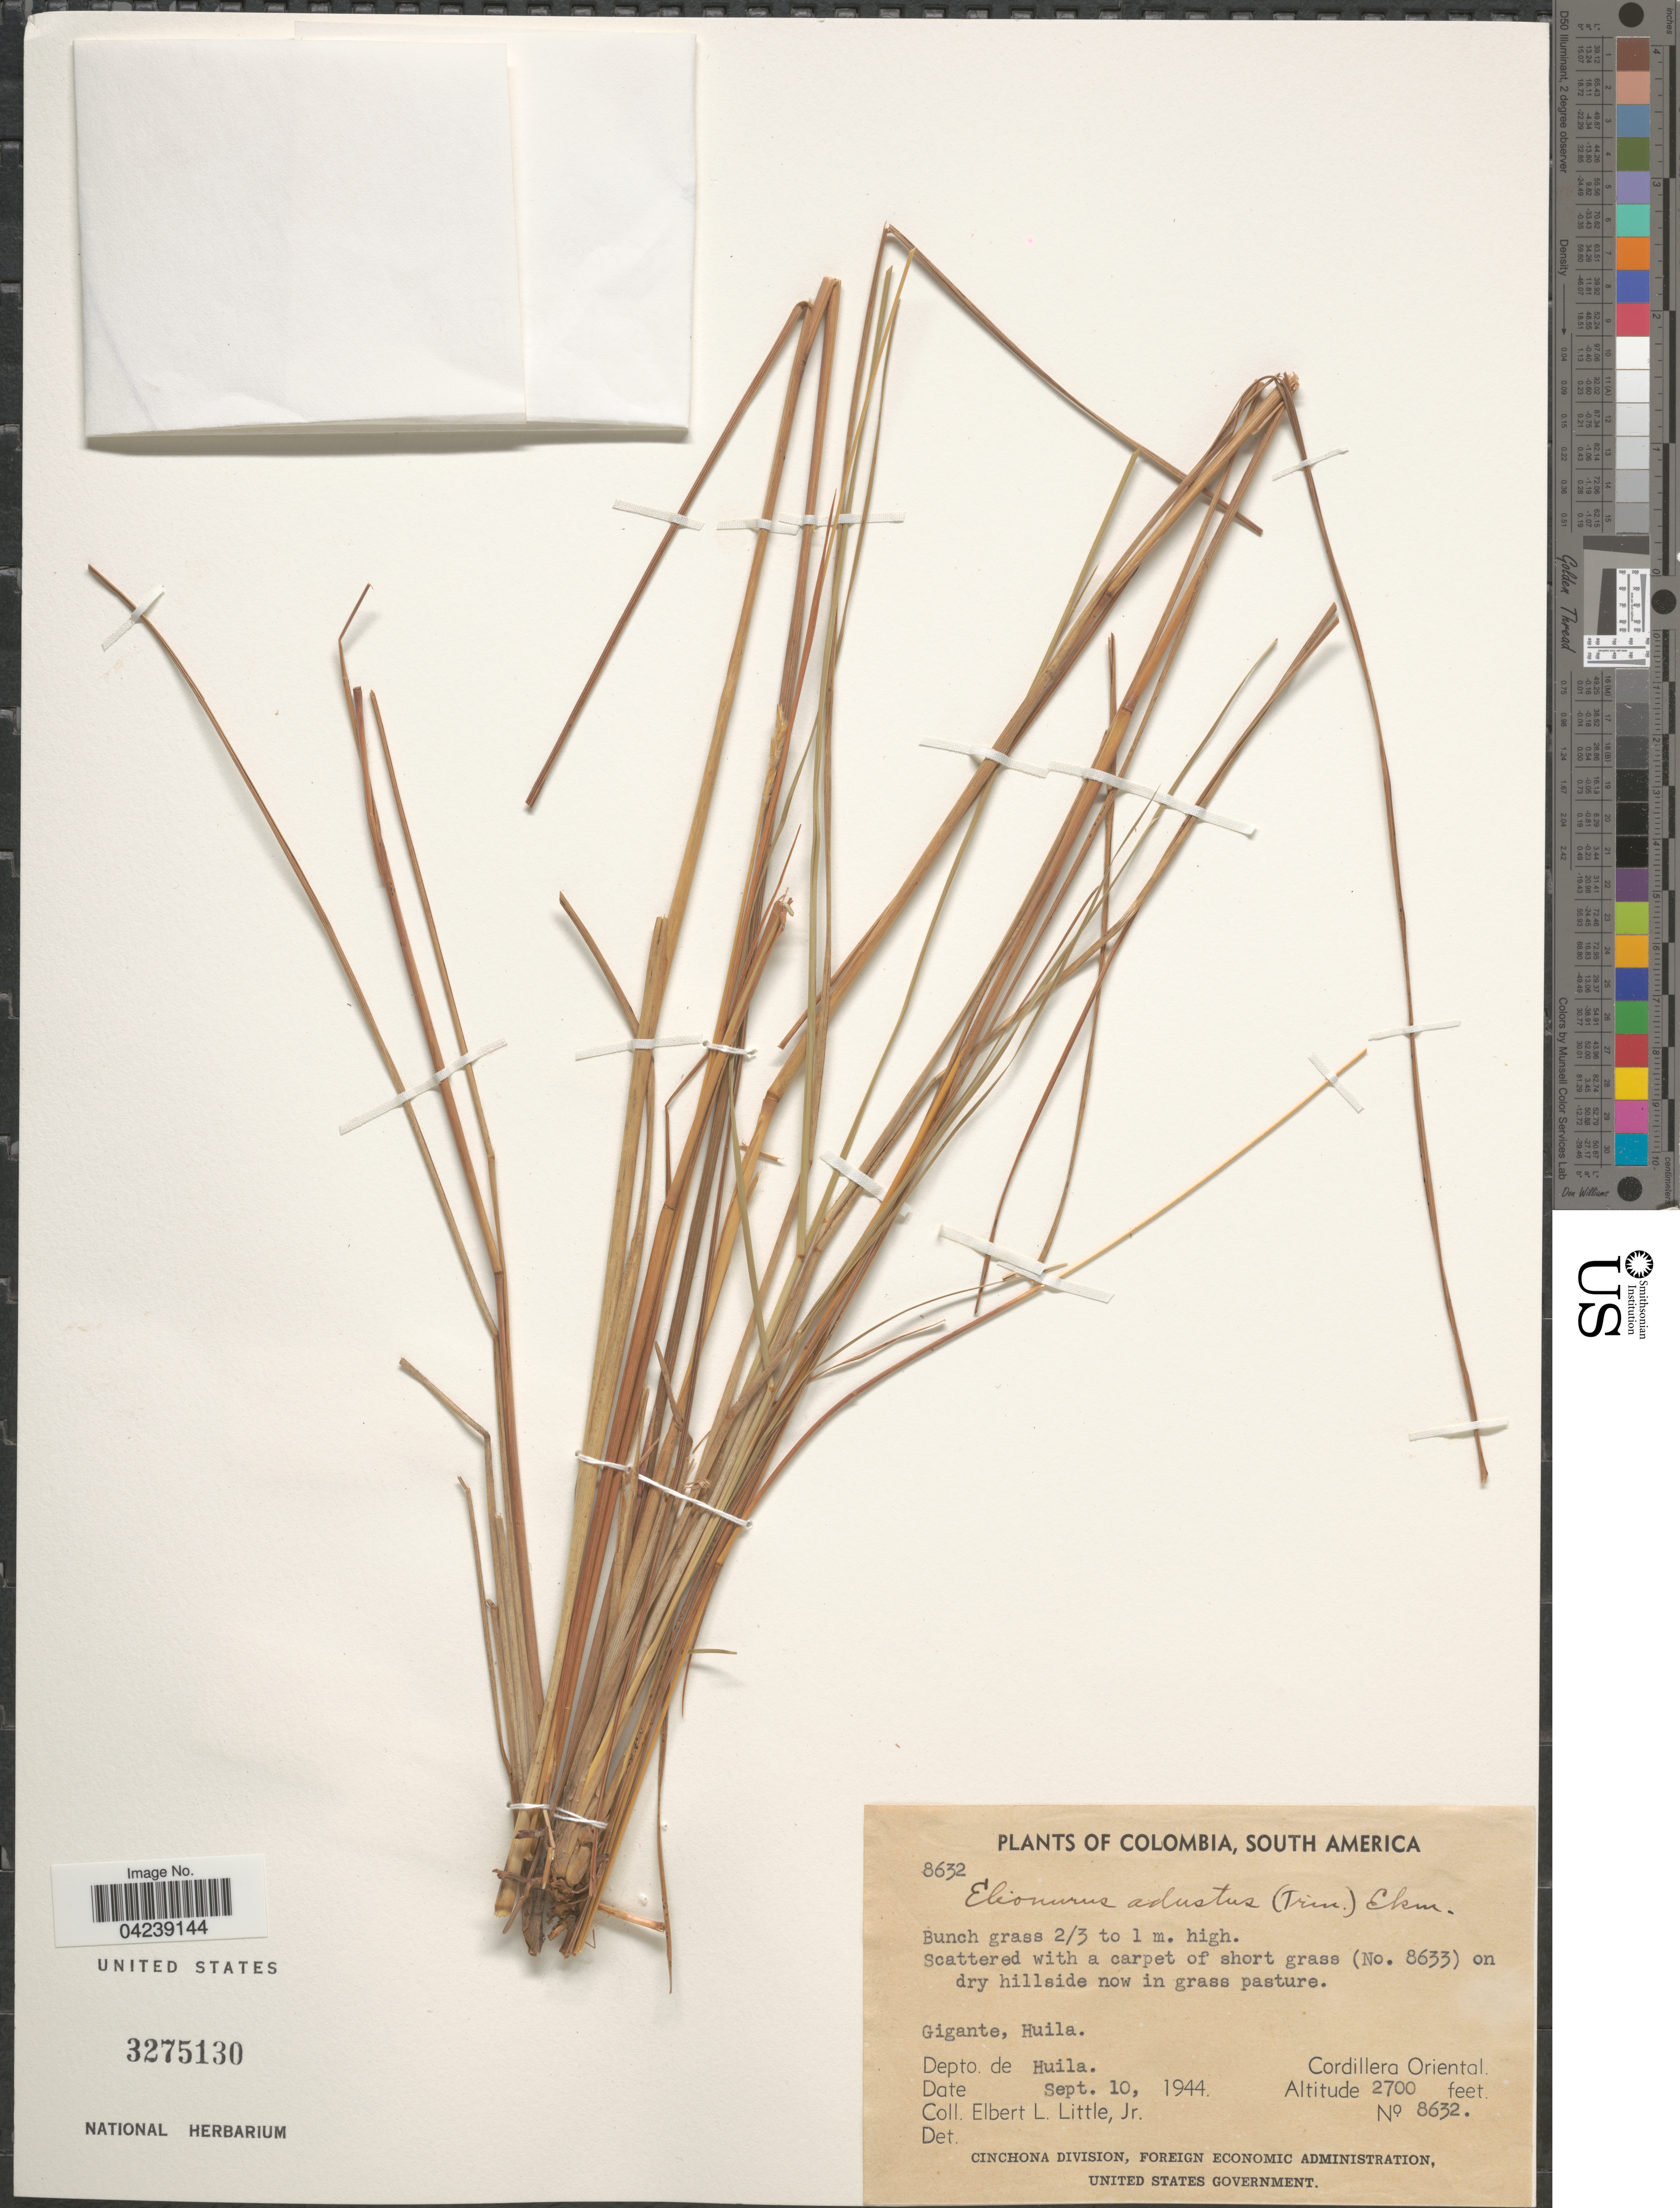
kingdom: Plantae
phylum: Tracheophyta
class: Liliopsida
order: Poales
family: Poaceae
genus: Elionurus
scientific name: Elionurus muticus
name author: (Spreng.) Kuntze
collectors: E. L. Little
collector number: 8632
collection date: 1944-09-10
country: Colombia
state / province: Huila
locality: Gigante. Depto. de Huila. Cordillera Oriental.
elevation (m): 823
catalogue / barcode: US 3275130